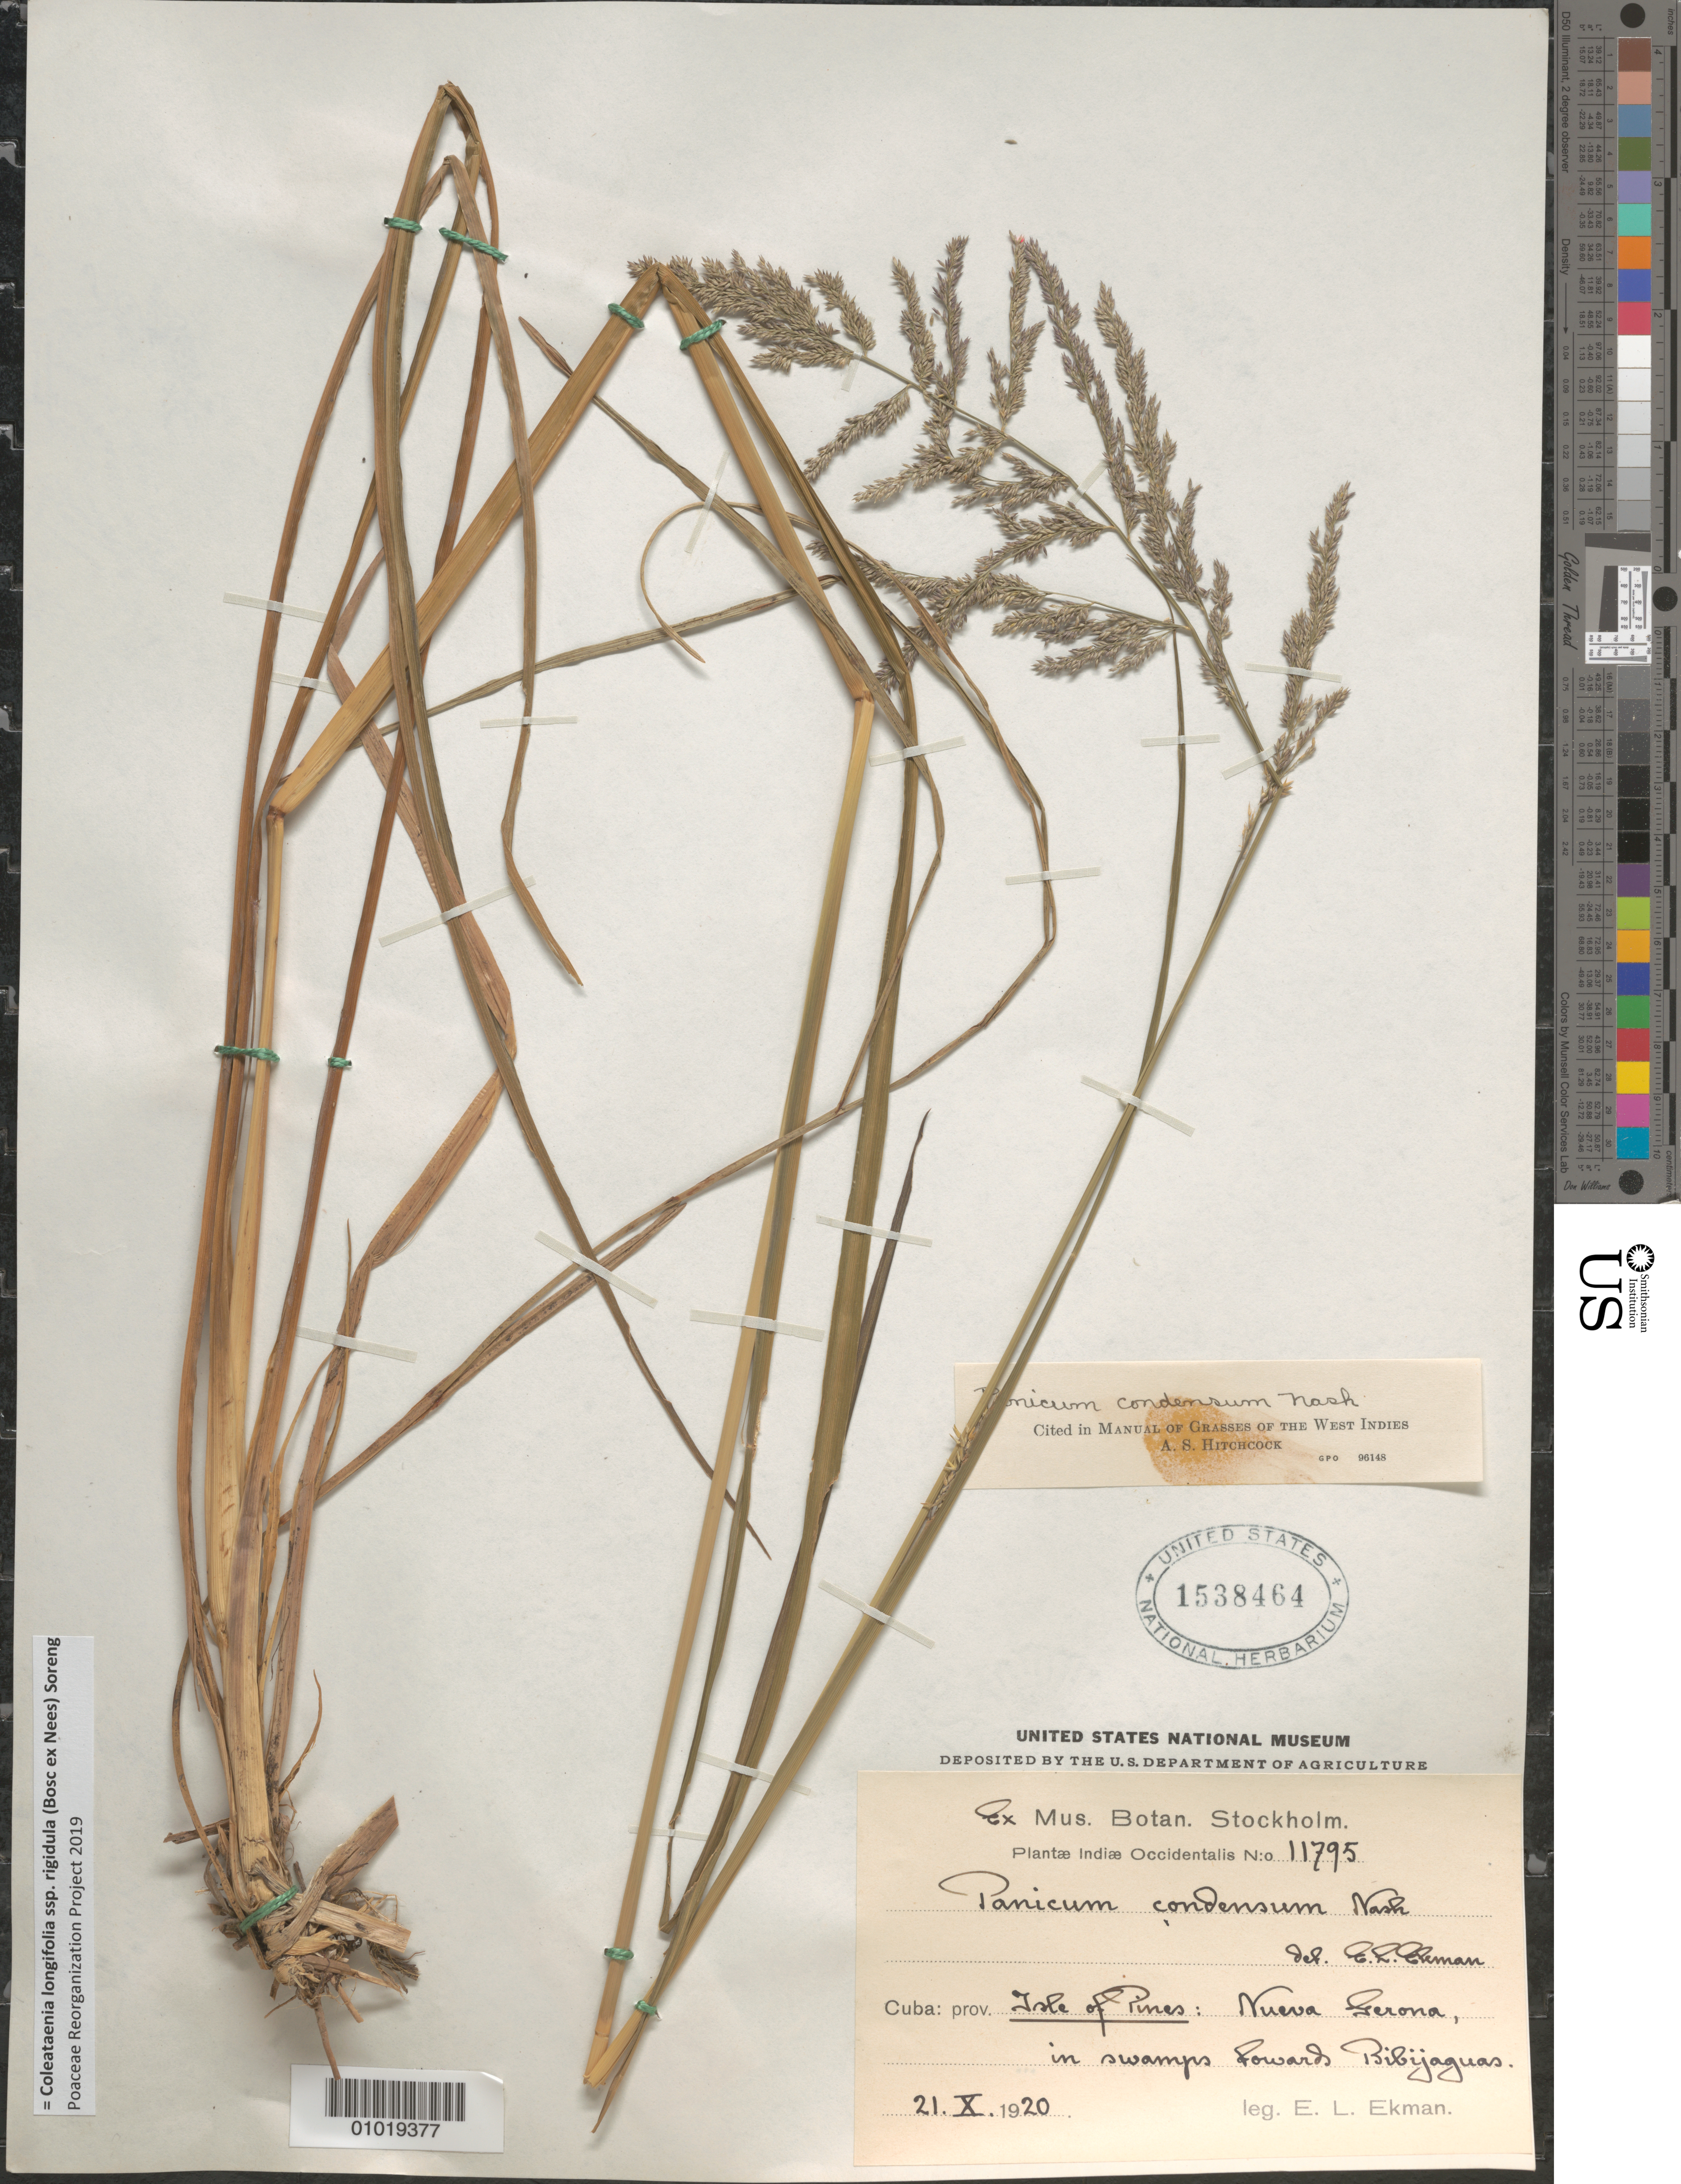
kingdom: Plantae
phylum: Tracheophyta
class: Liliopsida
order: Poales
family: Poaceae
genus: Panicum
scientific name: Panicum condensum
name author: Nash ex Small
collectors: E. L. Ekman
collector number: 11795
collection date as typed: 21 Oct 1920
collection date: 1920-10-21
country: Cuba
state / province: Isla de la Juventud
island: Isla de la Juventud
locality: Nueva Gerona, in swamps towards Bibijaguas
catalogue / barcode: US 1538464